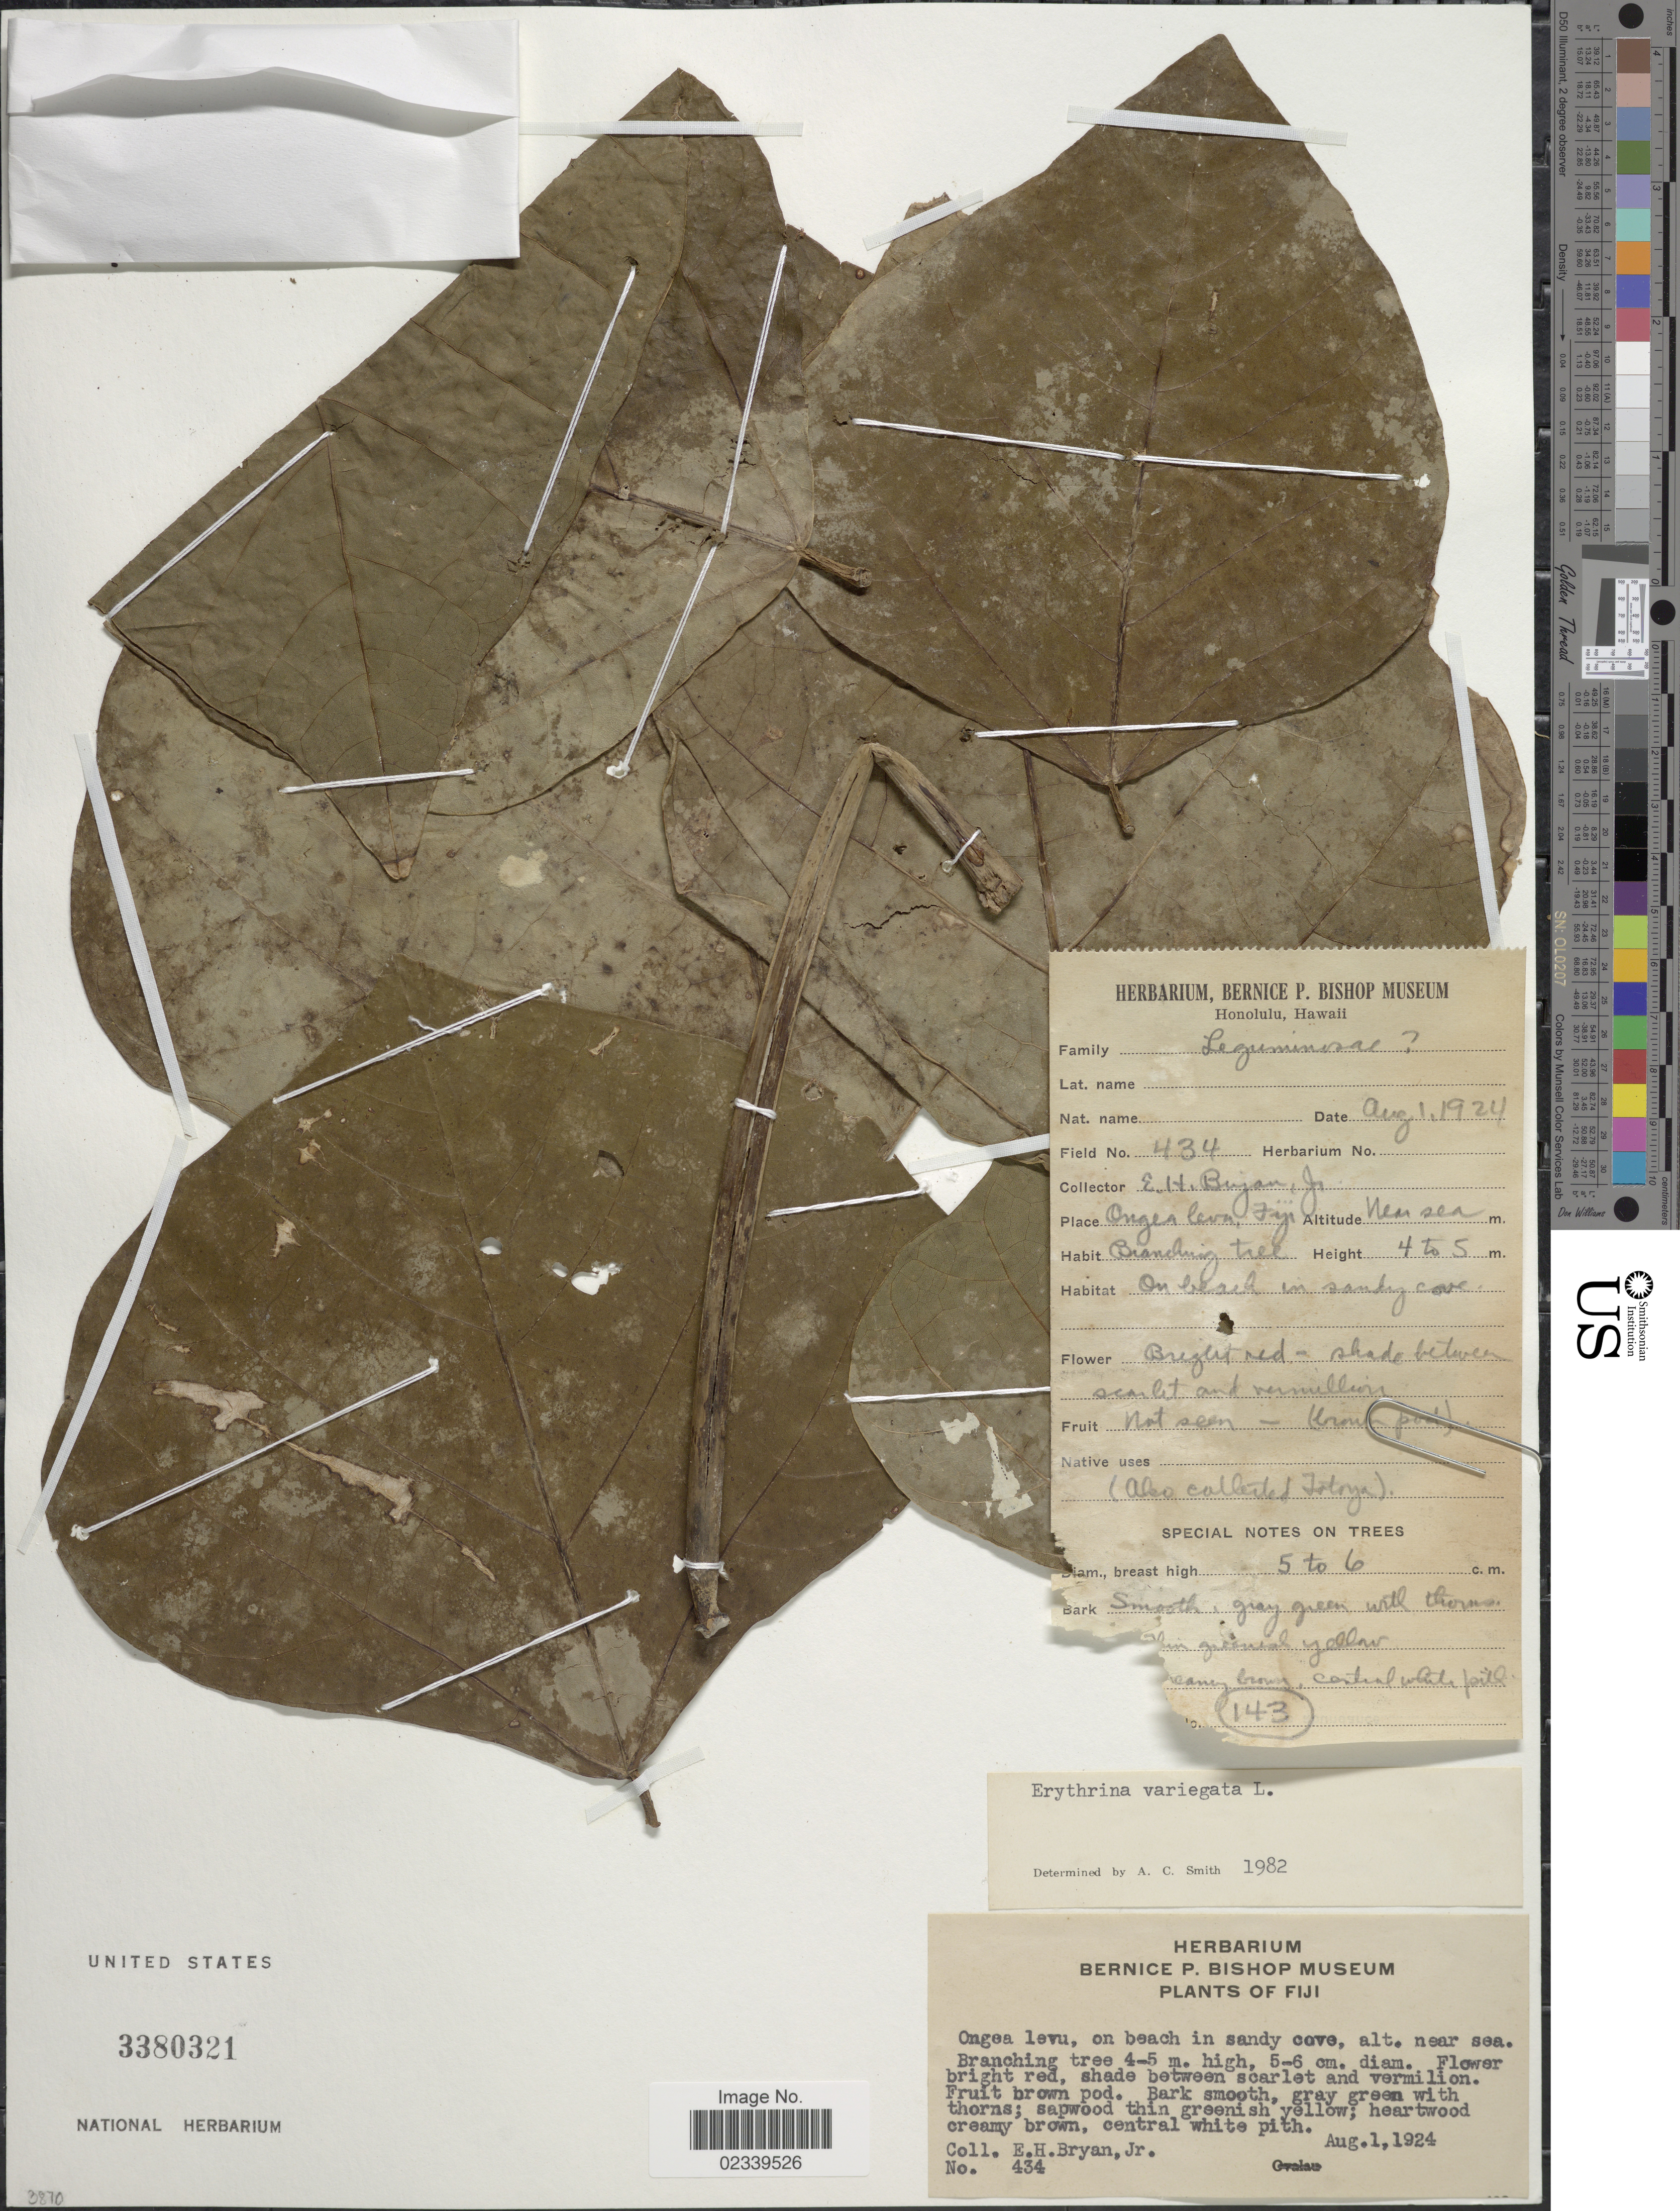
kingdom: Plantae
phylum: Tracheophyta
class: Magnoliopsida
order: Fabales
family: Fabaceae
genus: Erythrina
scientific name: Erythrina variegata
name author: L.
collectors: E. Bryan Jr.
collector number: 434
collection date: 1924-08-01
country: Fiji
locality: Ongea levu, on beach in sandy cove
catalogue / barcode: US 3380321